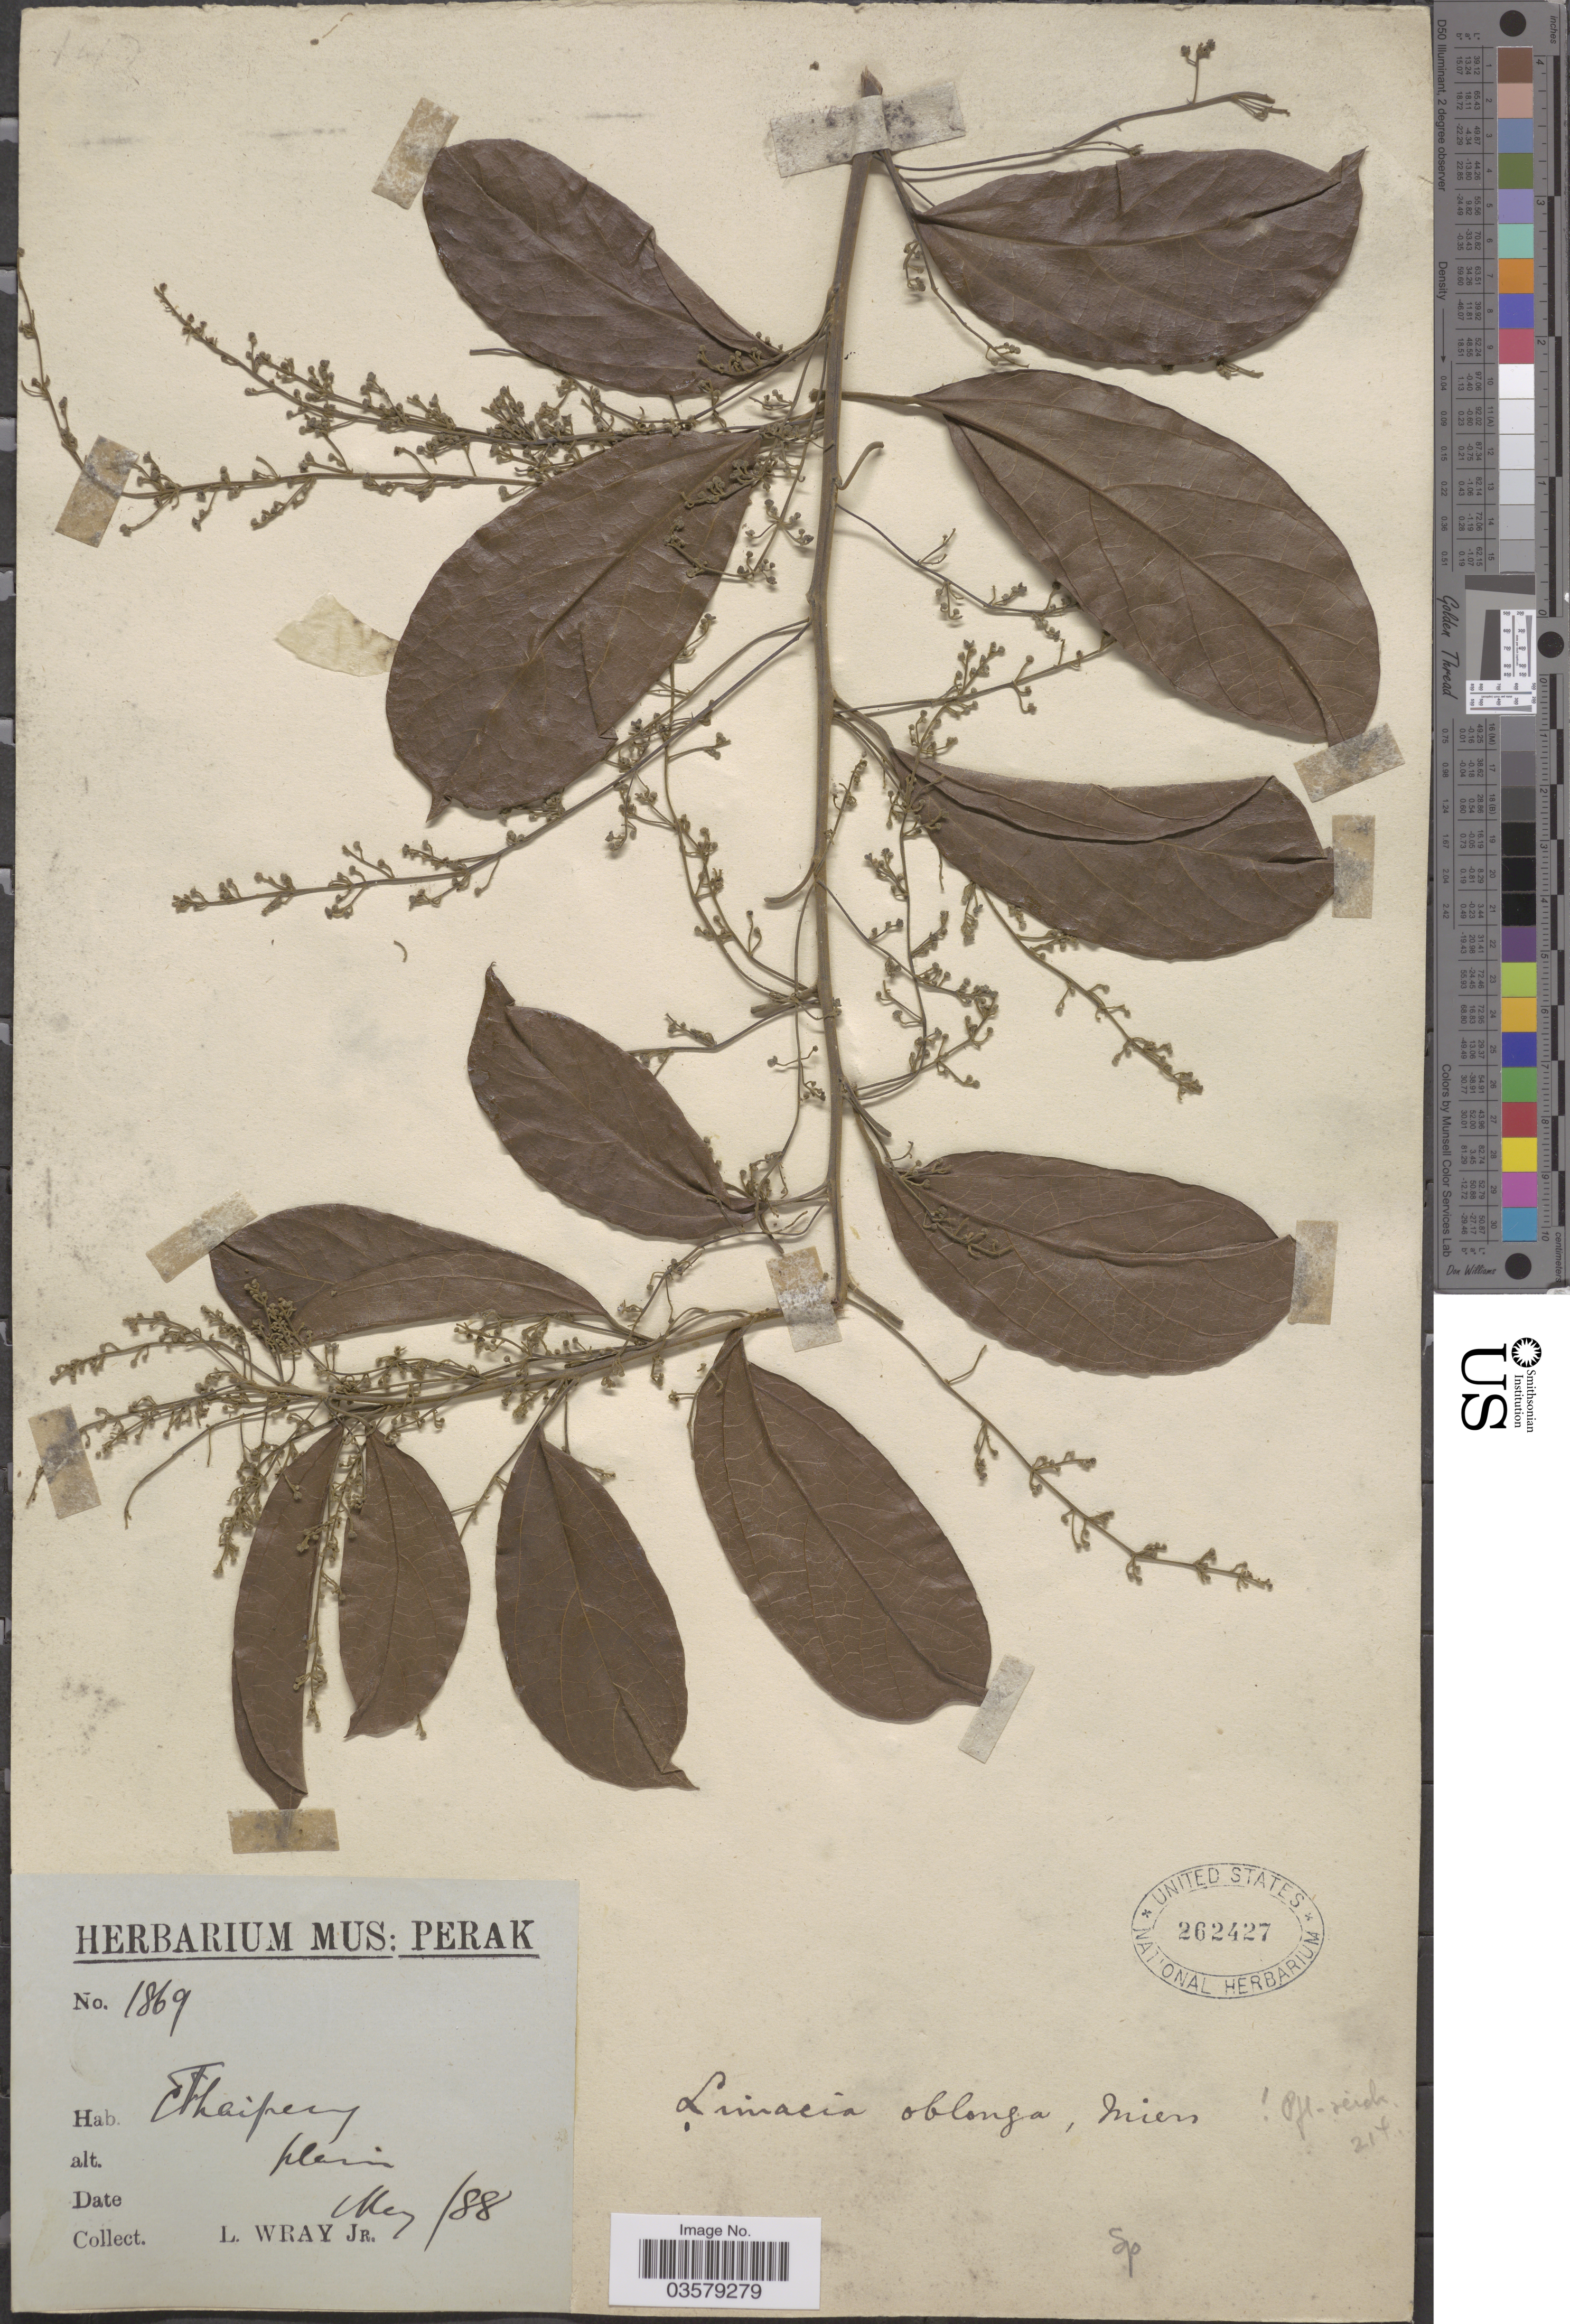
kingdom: Plantae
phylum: Tracheophyta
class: Magnoliopsida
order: Ranunculales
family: Menispermaceae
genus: Limacia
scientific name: Limacia oblonga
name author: Hook. f. & Thomson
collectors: L. Wray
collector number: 1869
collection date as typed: Transcribed d/m/y: /5/88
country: Malaysia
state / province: Perak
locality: Thaipery [interpreted].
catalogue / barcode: US 262427